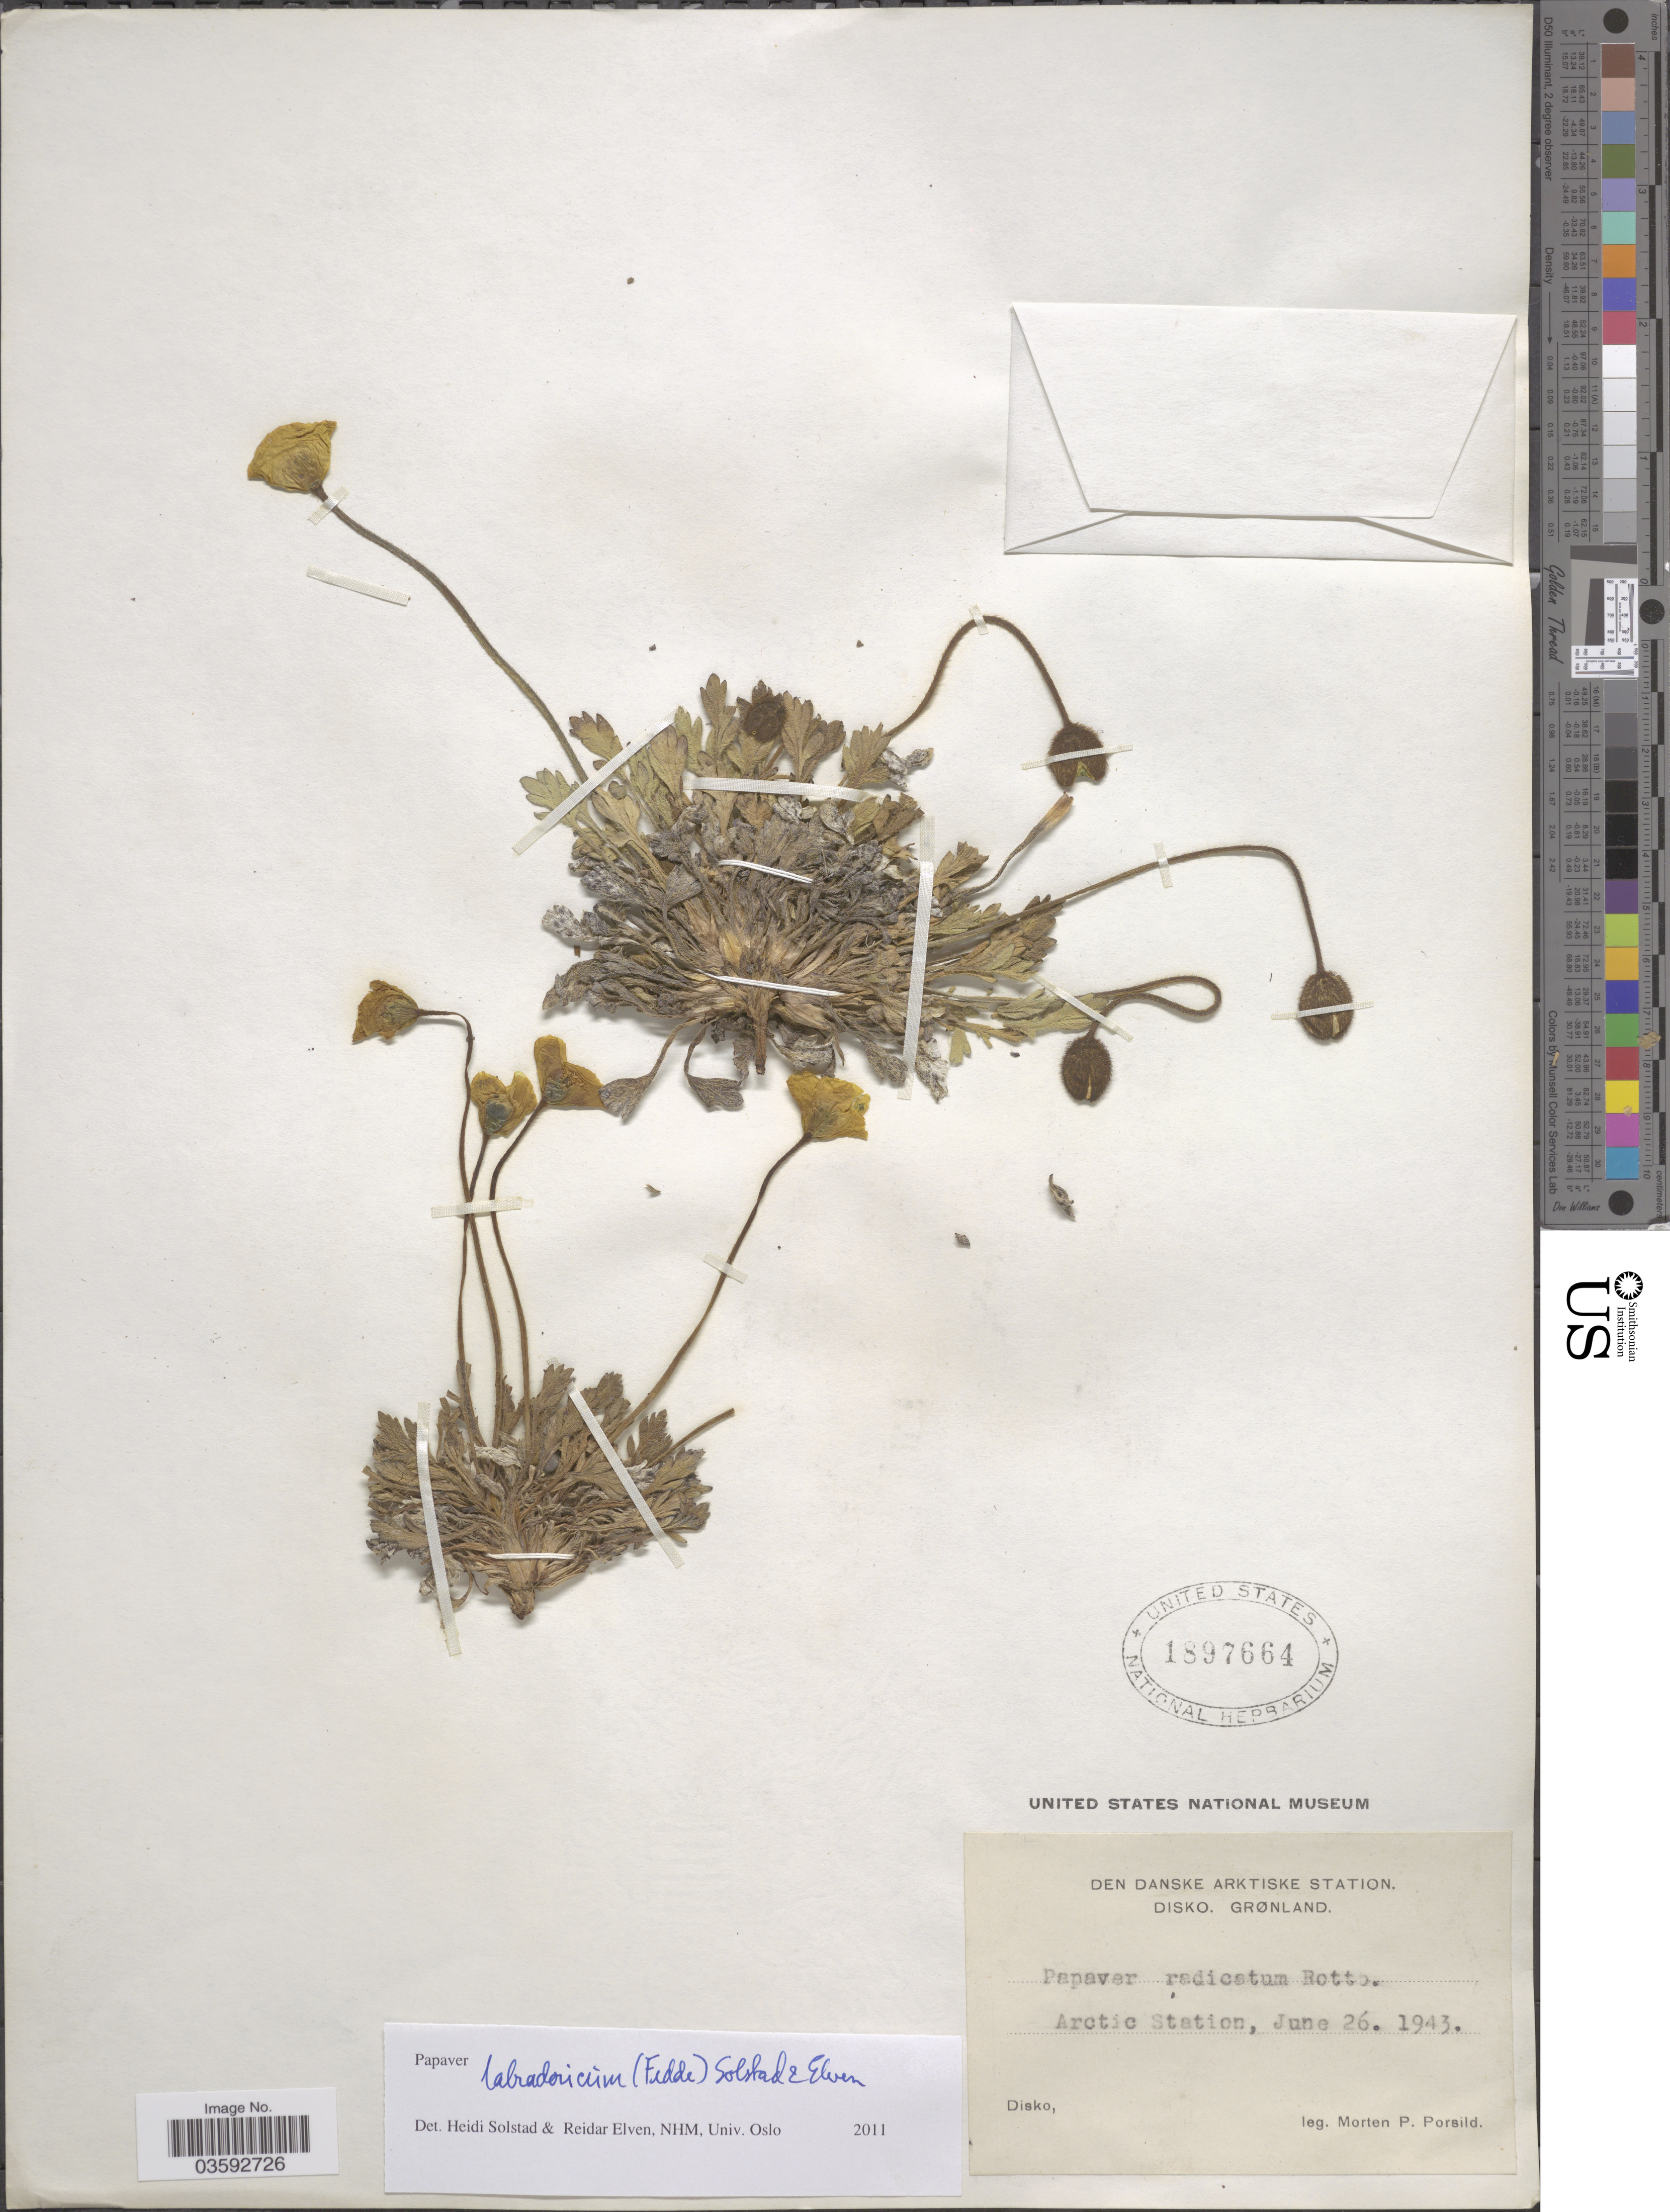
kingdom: Plantae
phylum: Tracheophyta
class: Magnoliopsida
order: Ranunculales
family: Papaveraceae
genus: Papaver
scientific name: Papaver labradoricum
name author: (Fedde) Solstad & Elven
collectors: M. P. Porsild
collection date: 1943-06-26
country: Greenland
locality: Den Danske Arktiske Station. Disko. Grønland. Arctic Station.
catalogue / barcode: US 1897664